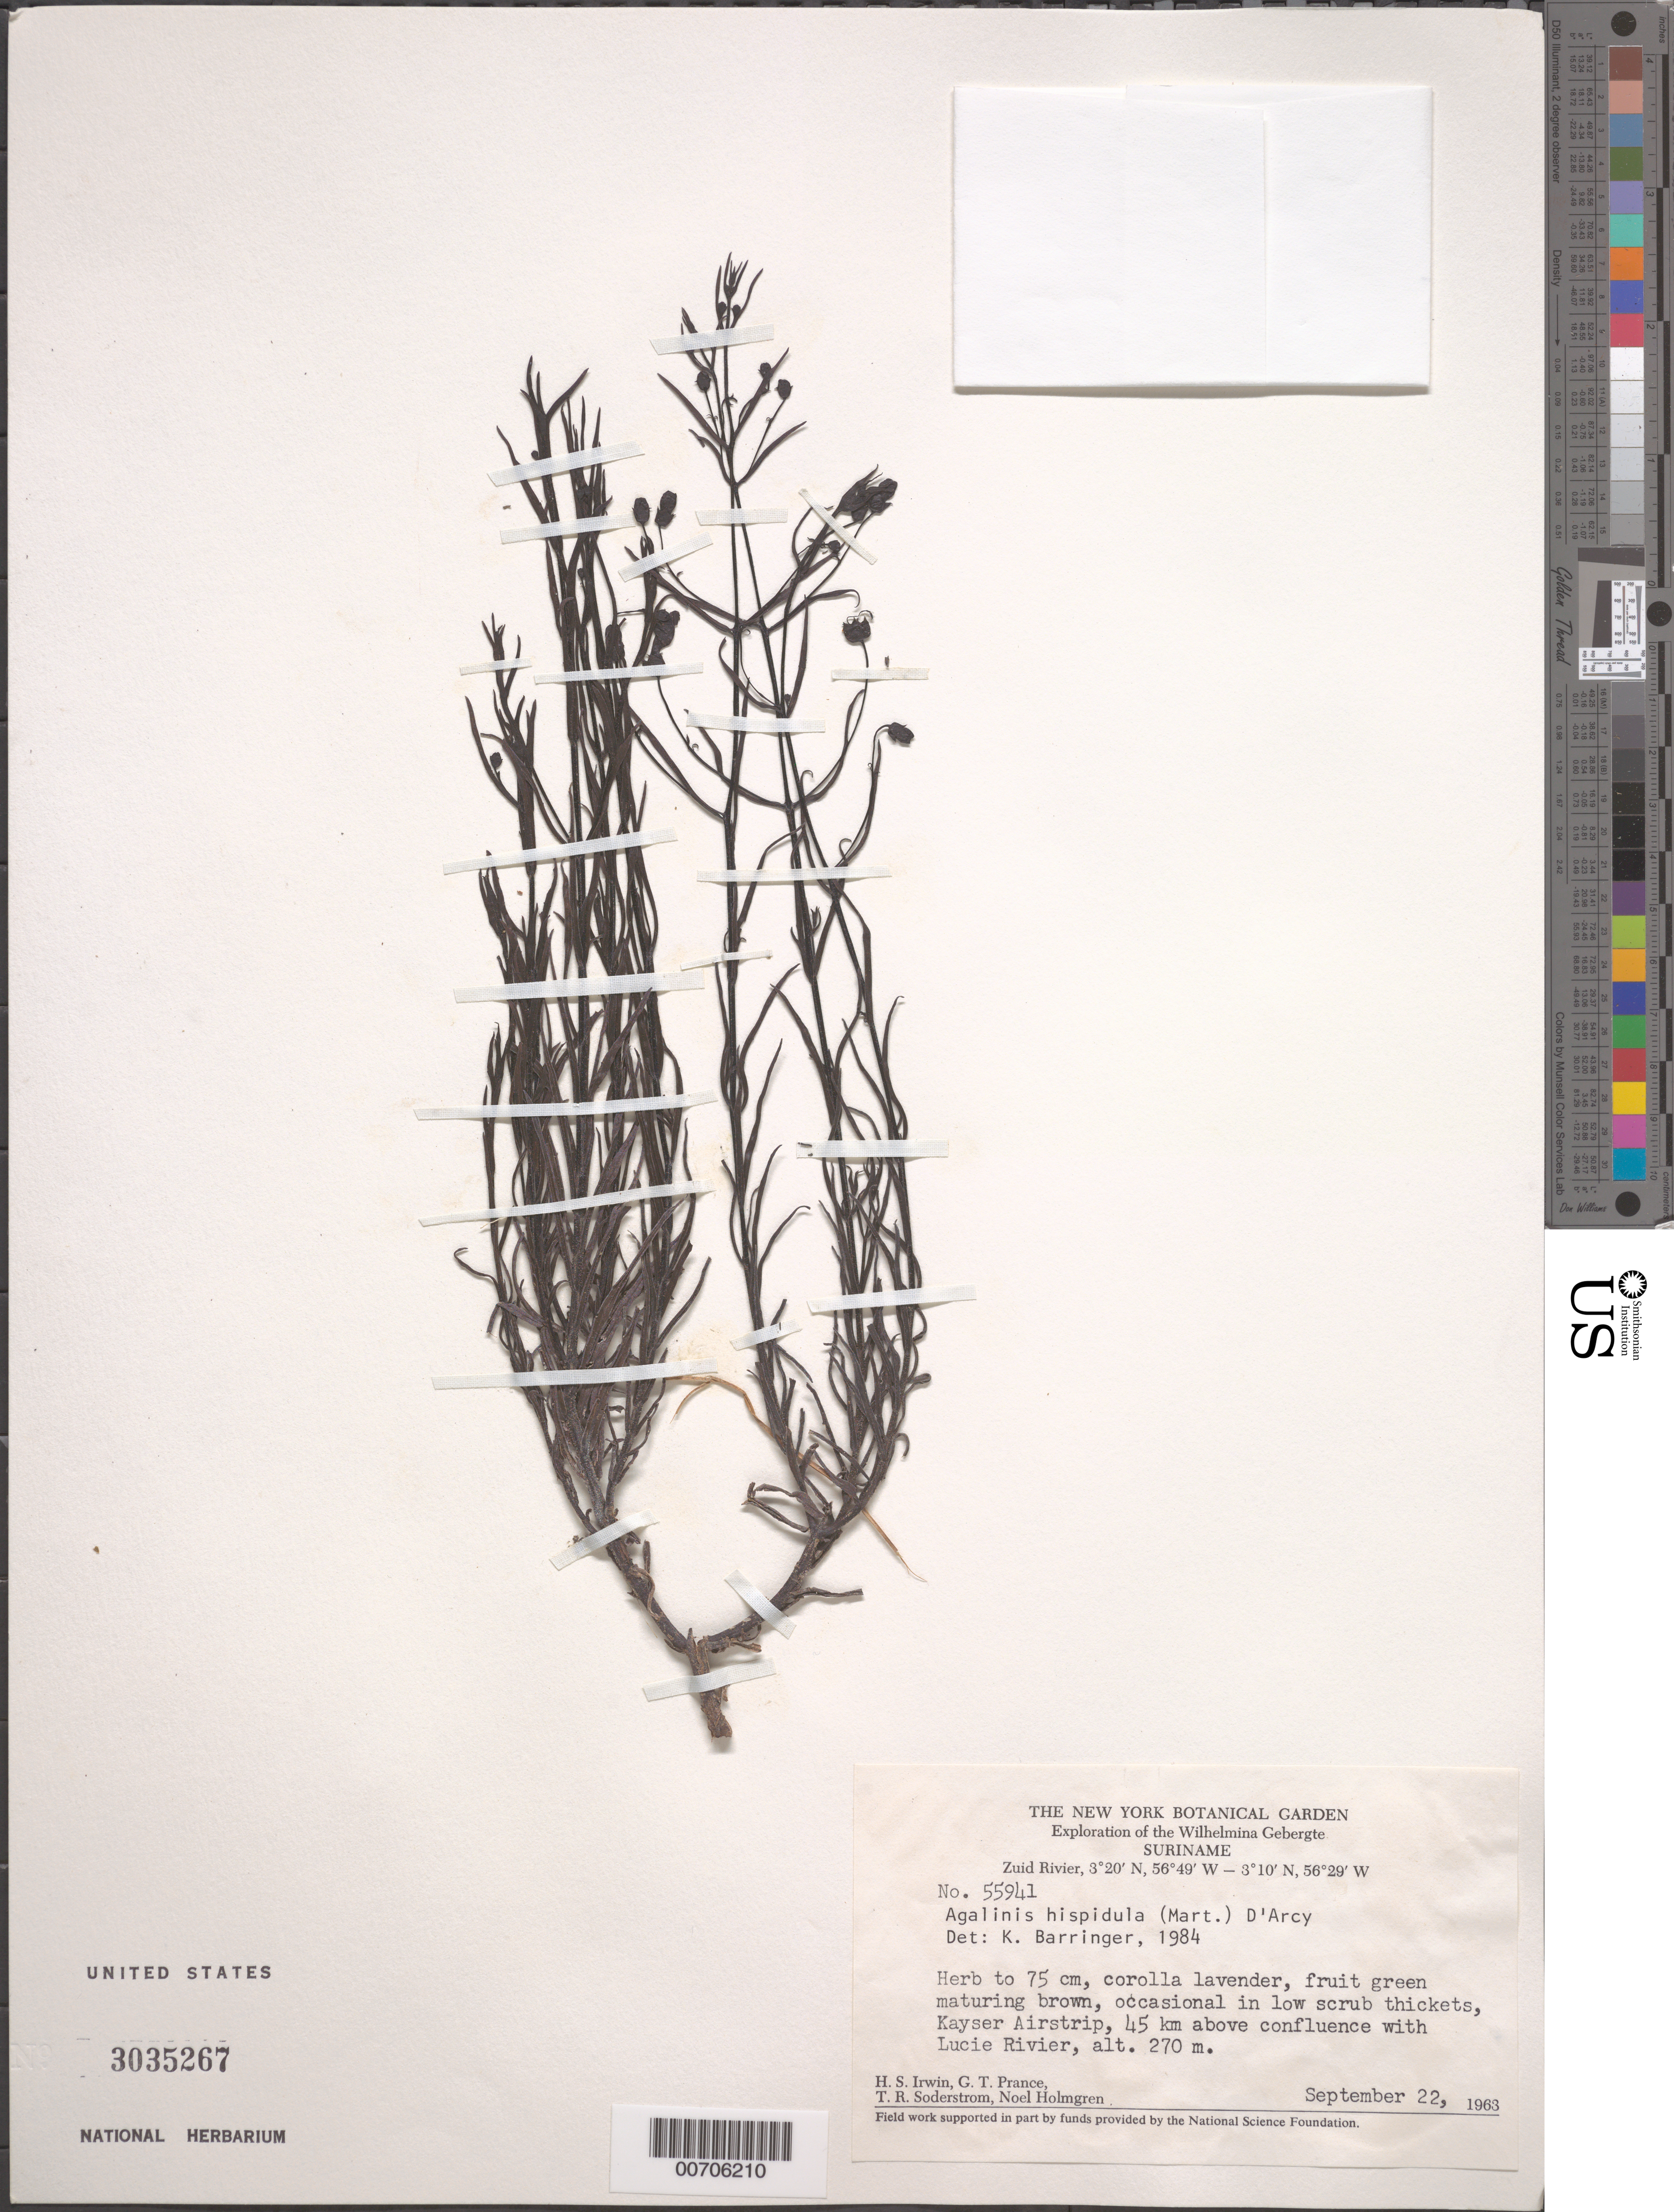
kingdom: Plantae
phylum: Tracheophyta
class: Magnoliopsida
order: Lamiales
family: Orobanchaceae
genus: Agalinis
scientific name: Agalinis hispidula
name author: (Mart.) D'Arcy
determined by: Barringer, K. A.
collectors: H. Irwin, G. T. Prance, T. R. Soderstrom & N. H. Holmgren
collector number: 55941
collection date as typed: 22-Sep-63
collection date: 1963-09-22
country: Suriname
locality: Kayser Airstrip, Zuid R., 45 km above confl. with Lucie R., Wilhelmina Gebergte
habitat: Low scrub thickets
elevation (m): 270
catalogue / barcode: US 3035267